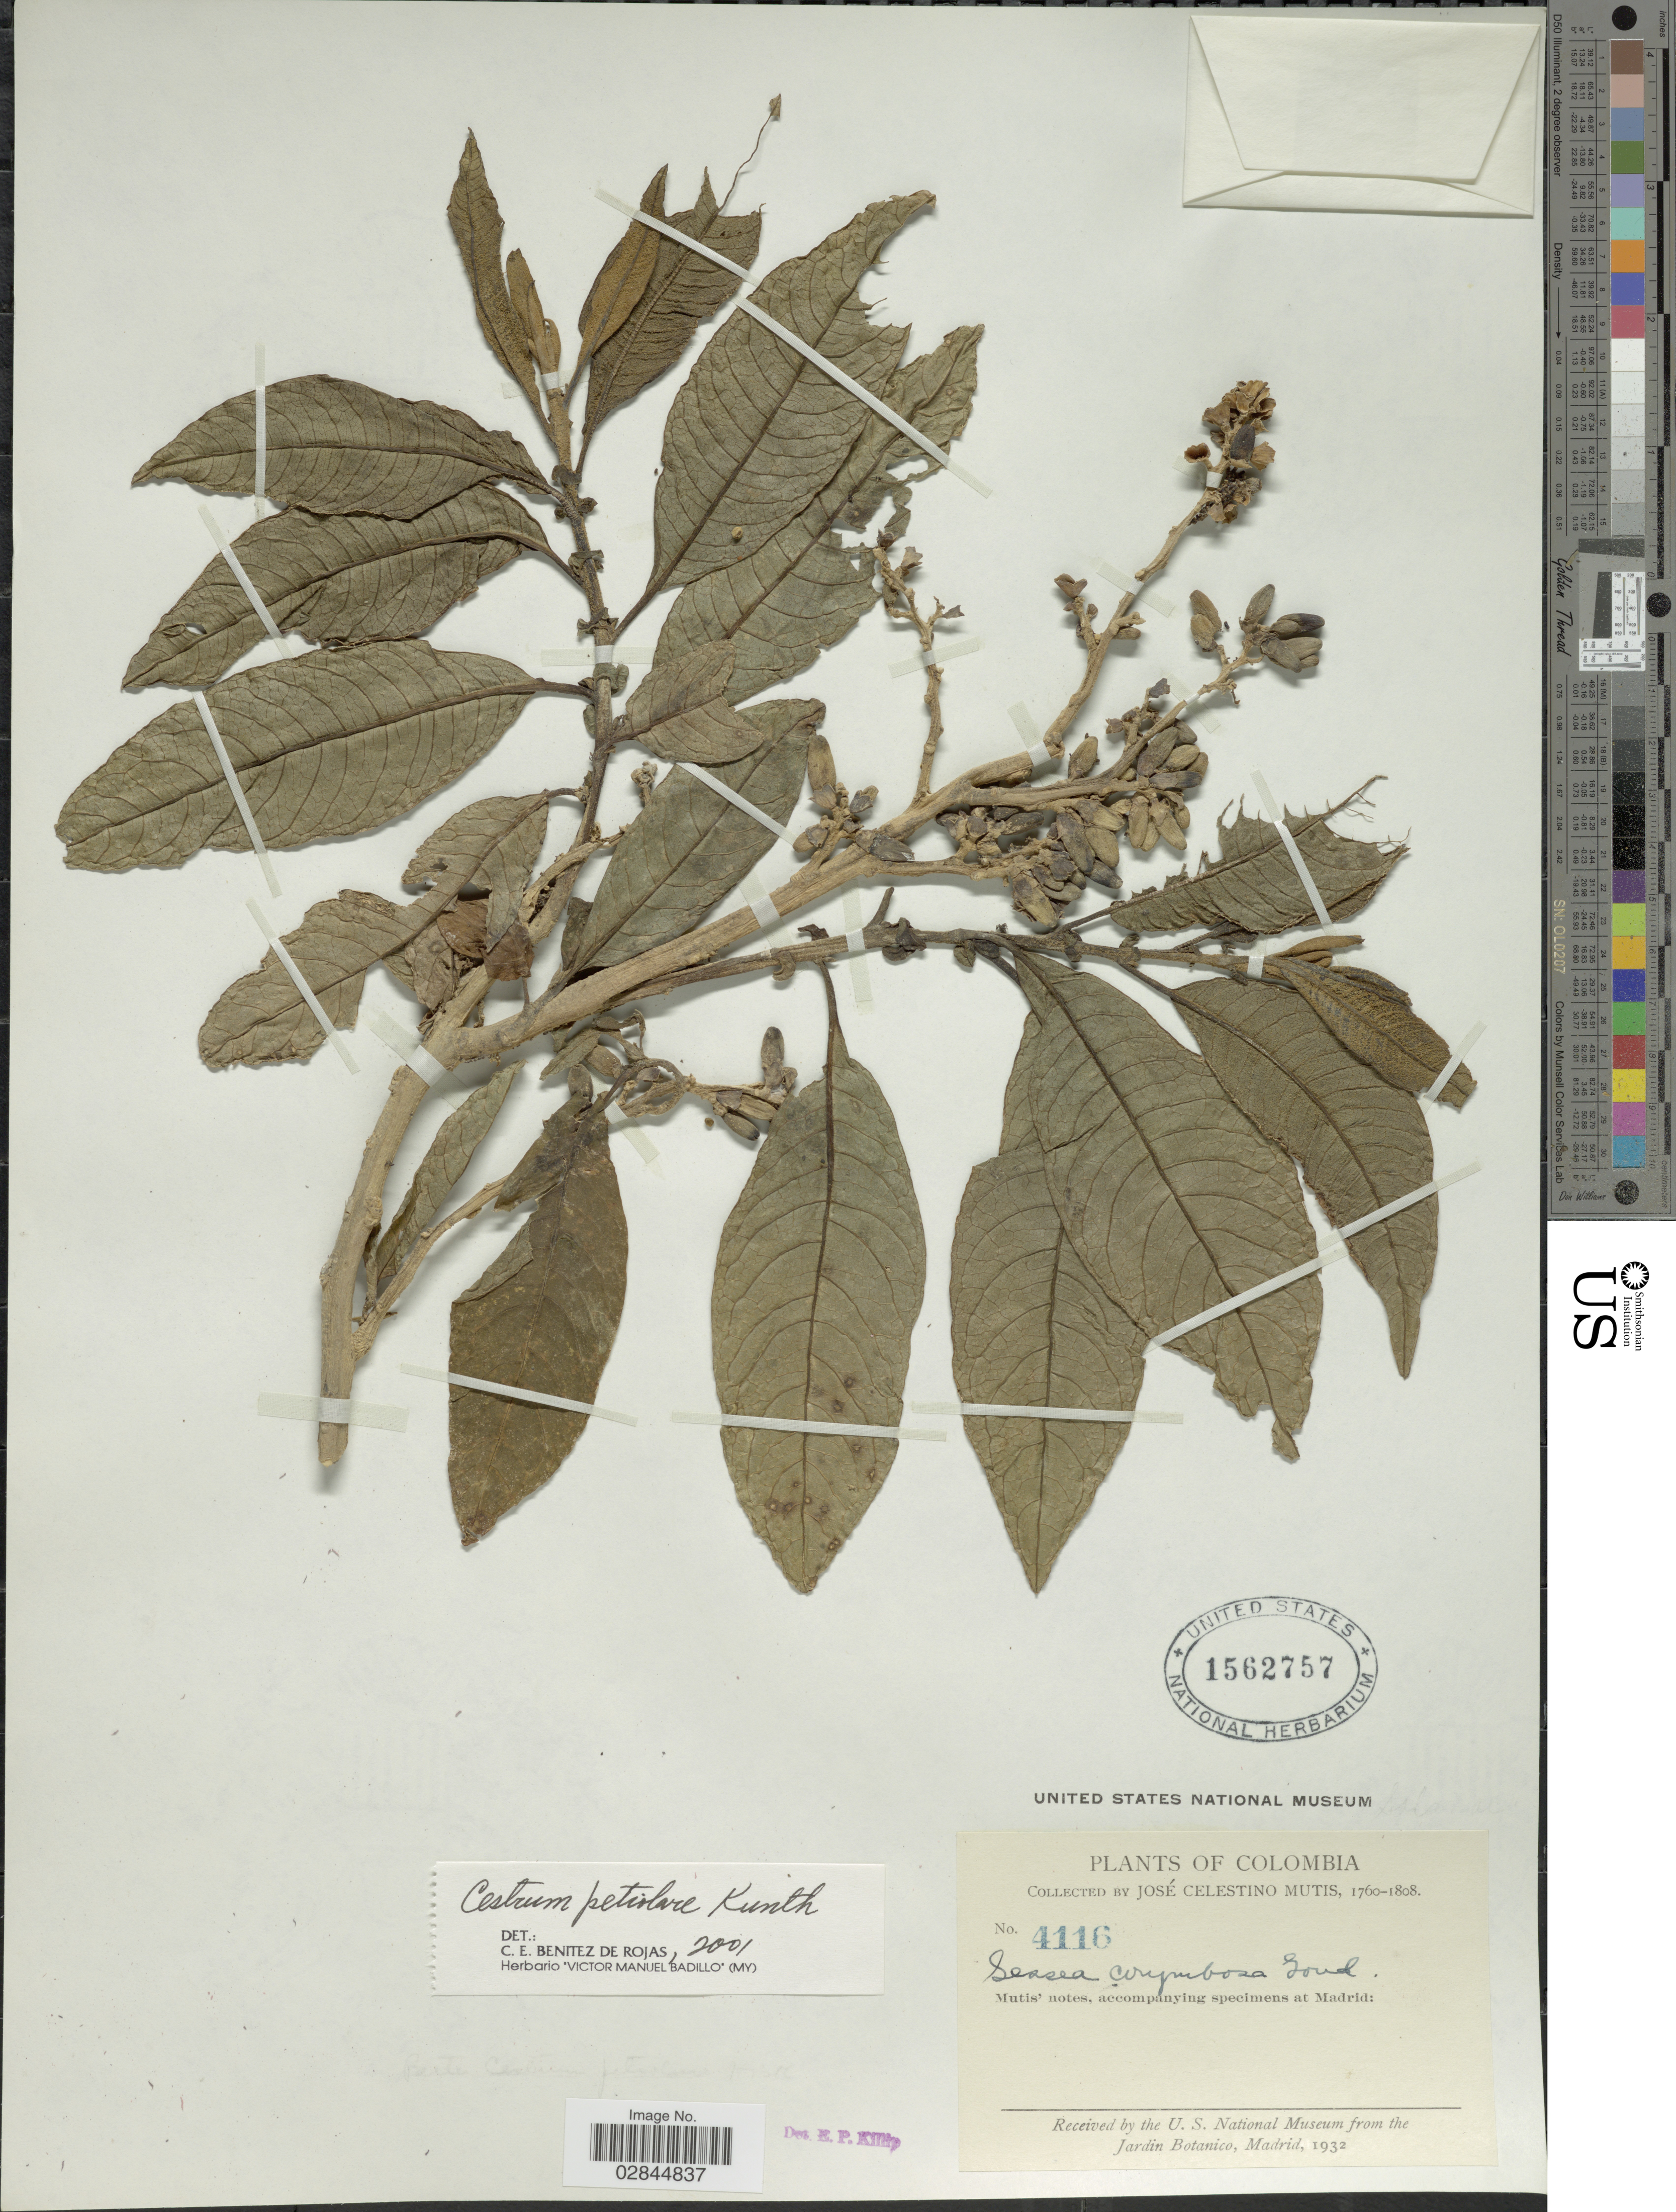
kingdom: Plantae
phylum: Tracheophyta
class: Magnoliopsida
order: Solanales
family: Solanaceae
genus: Cestrum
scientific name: Cestrum petiolare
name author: Kunth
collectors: J. C. B. Mutis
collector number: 4116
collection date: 1760/1808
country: Colombia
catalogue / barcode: US 1562757